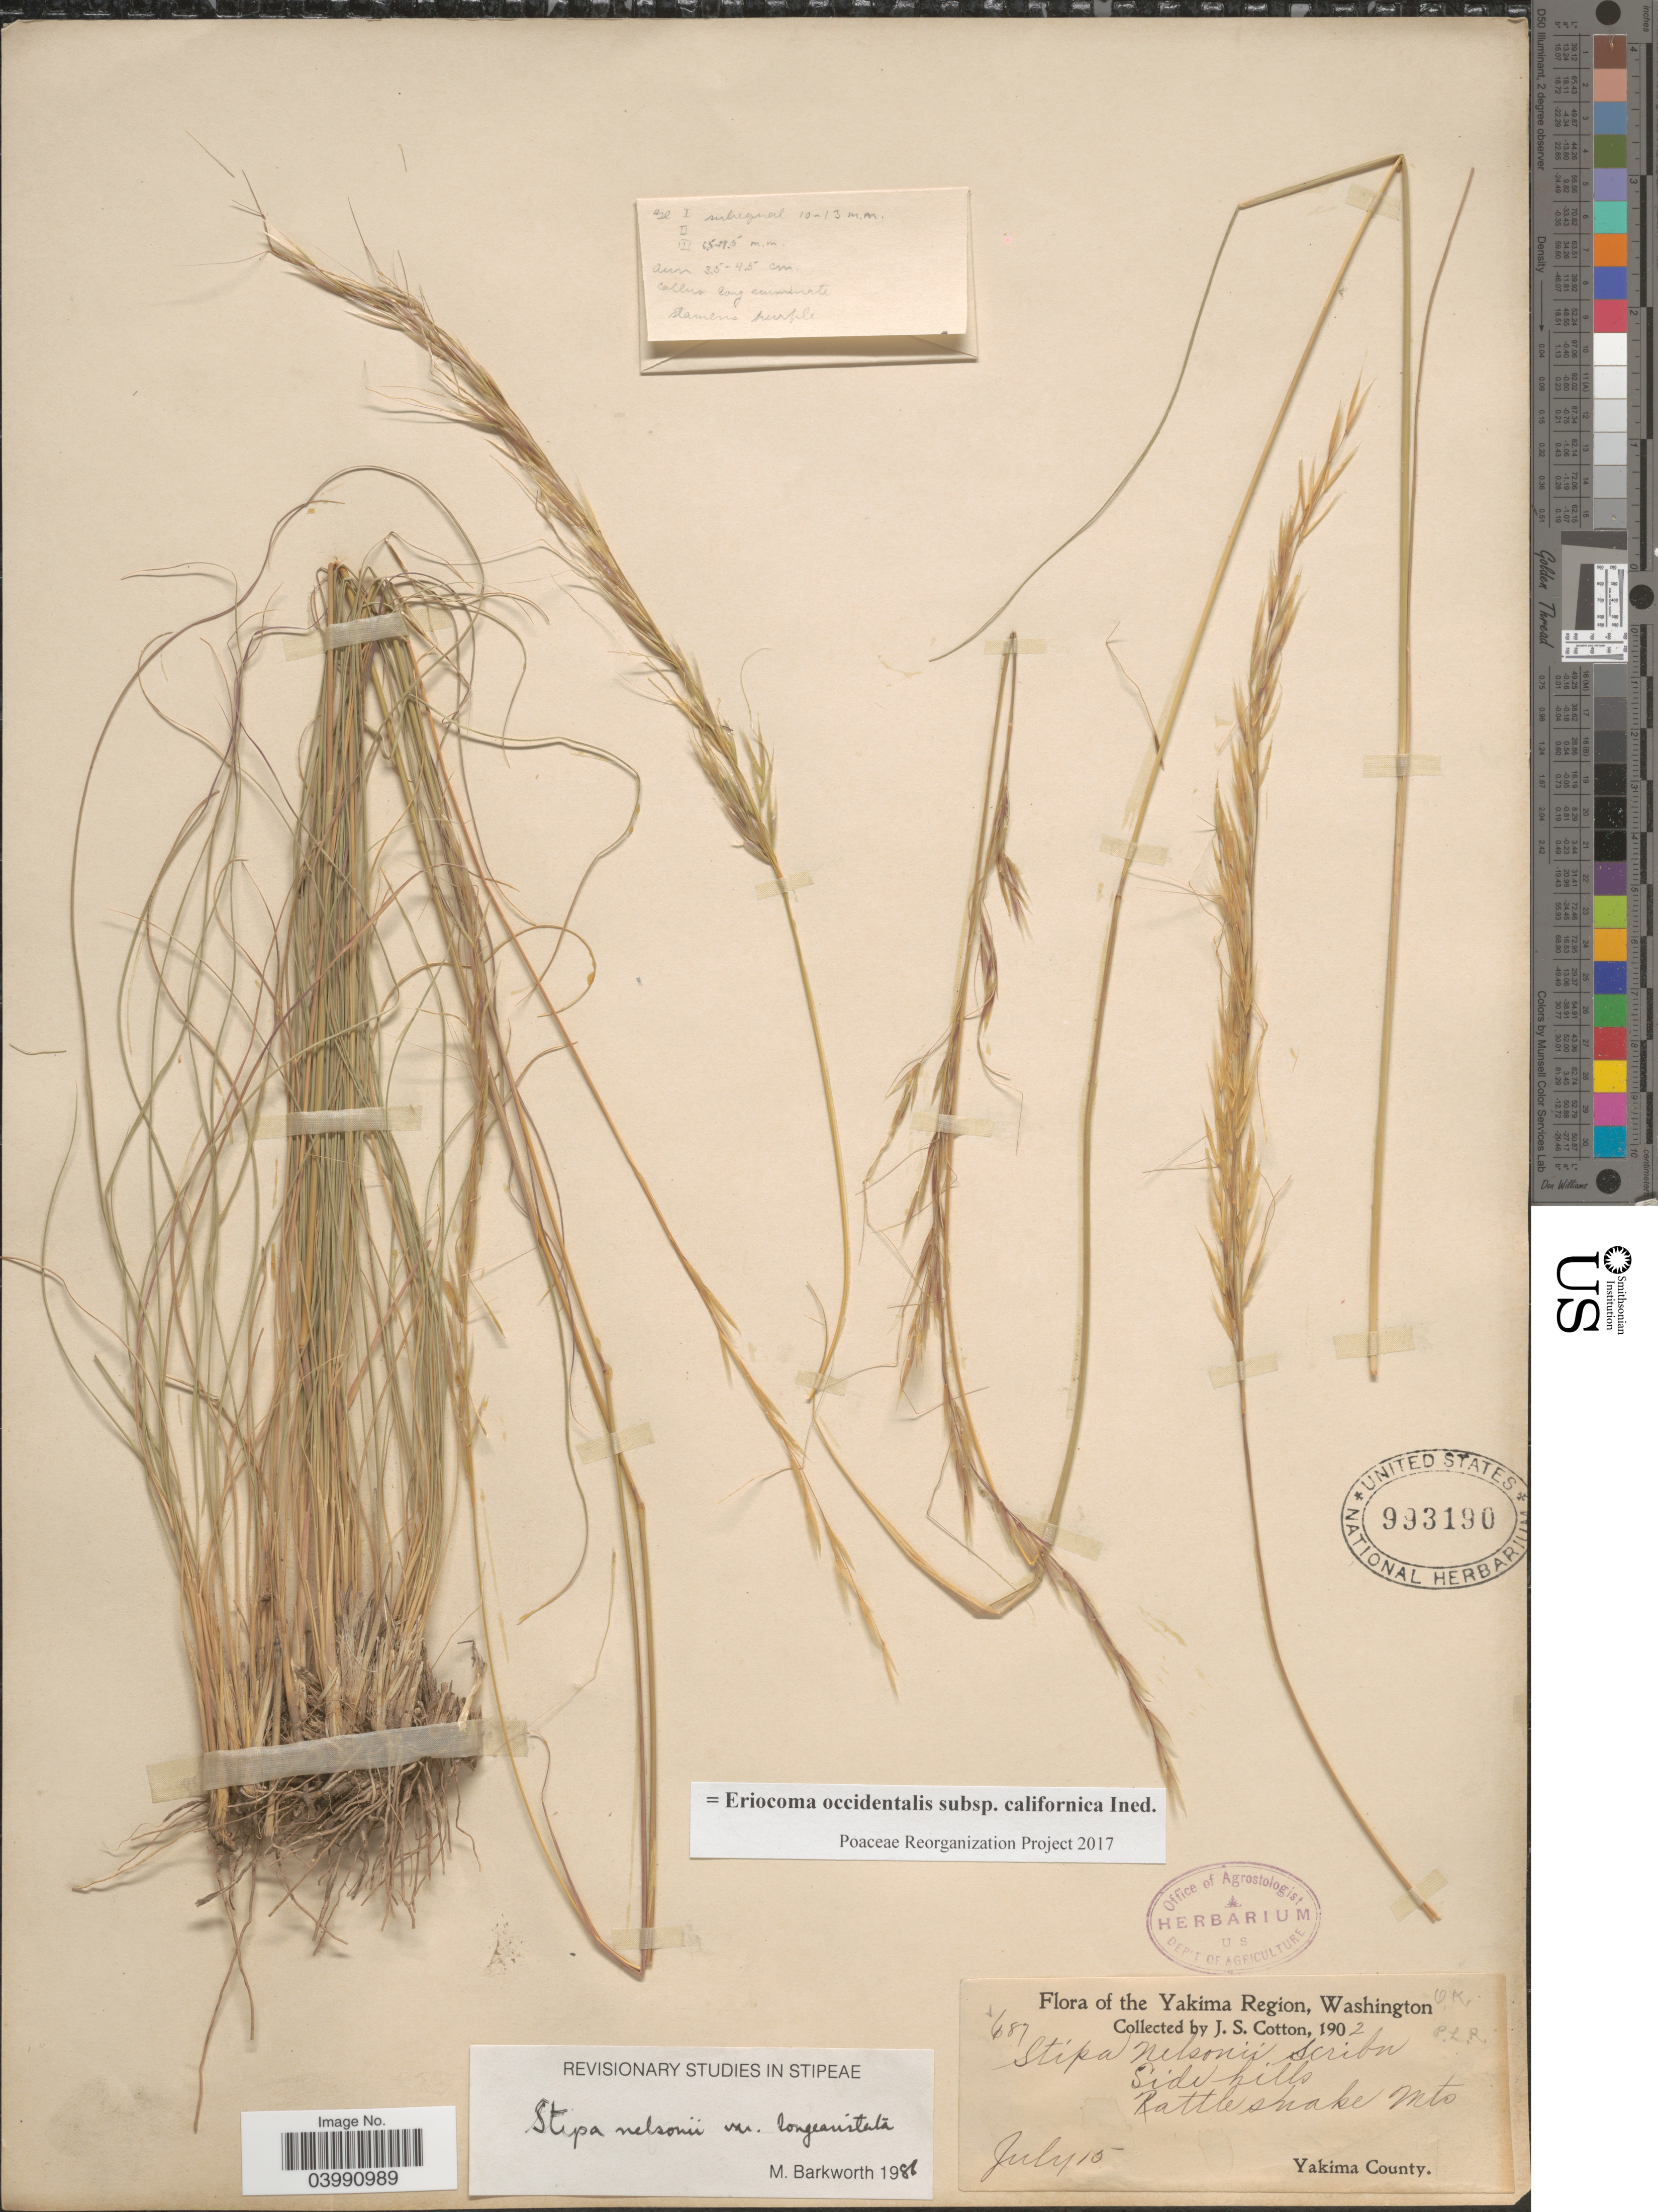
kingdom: Plantae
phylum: Tracheophyta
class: Liliopsida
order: Poales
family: Poaceae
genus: Eriocoma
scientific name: Eriocoma occidentalis subsp. californica ined.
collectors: J. S. Cotton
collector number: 687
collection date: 1902-07-15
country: United States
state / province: Washington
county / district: Yakima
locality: Yakima Region. Side hills Rattle Snake Mts. Yakima County.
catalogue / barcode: US 993190